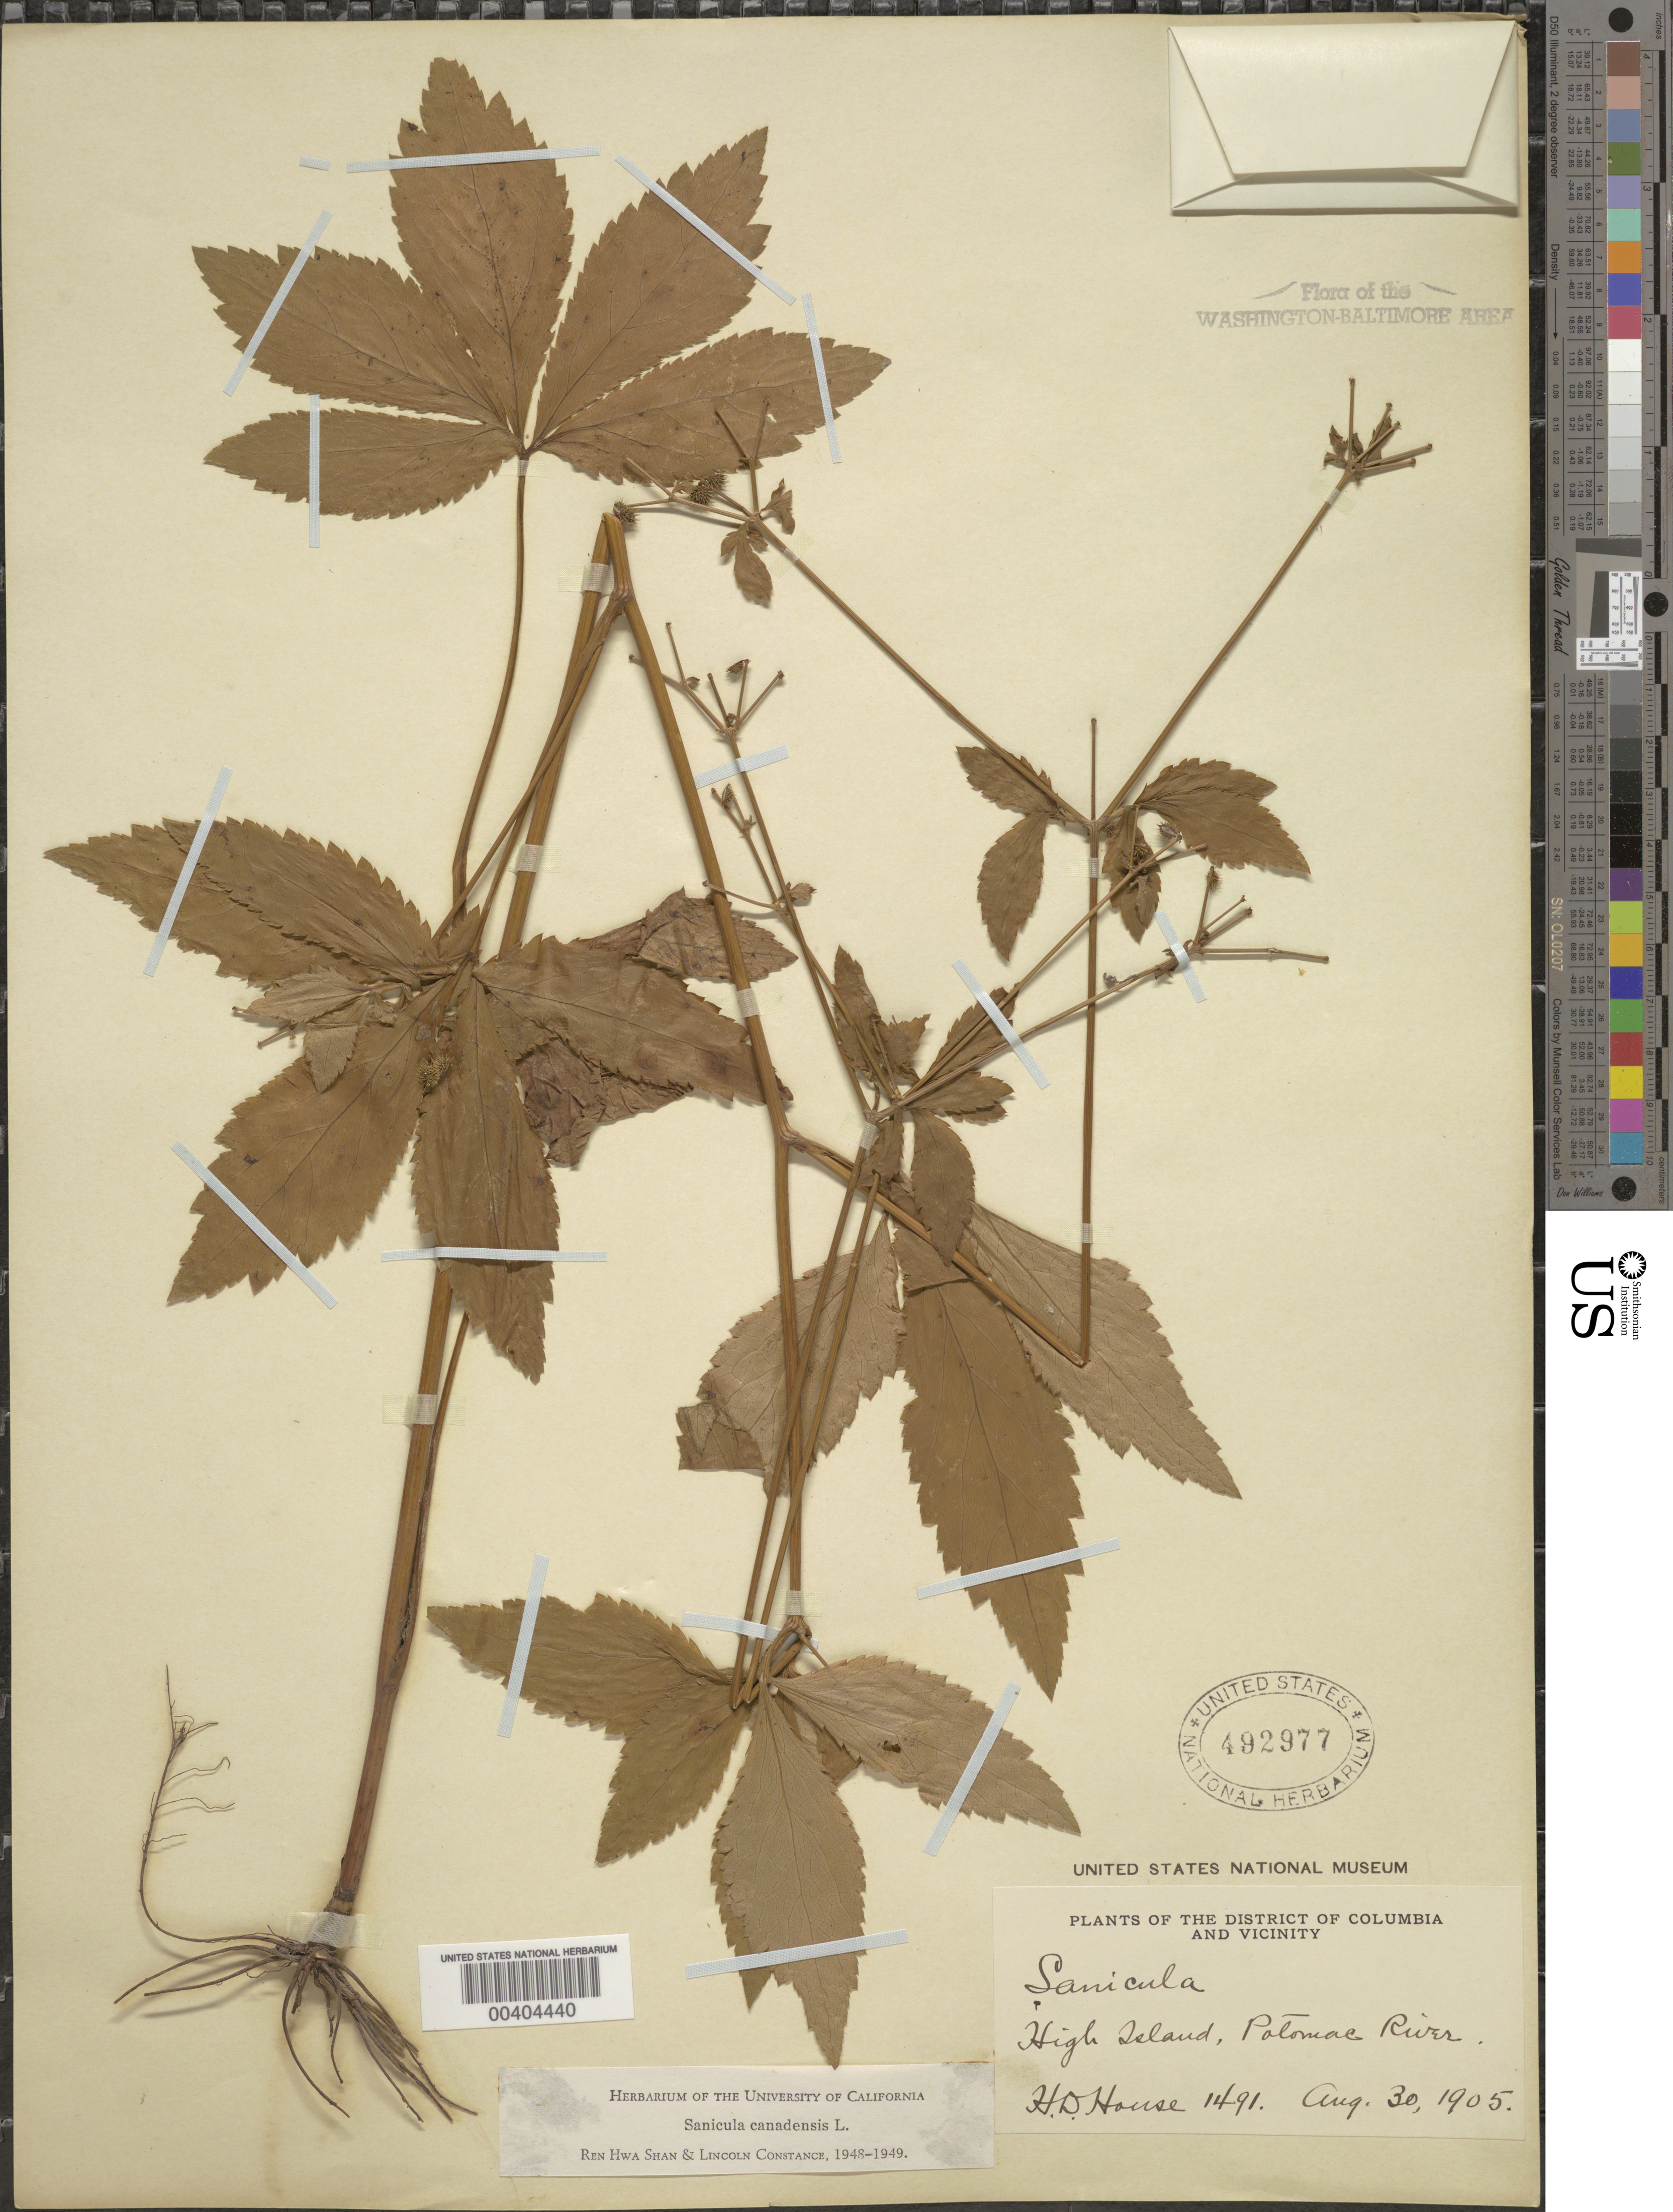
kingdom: Plantae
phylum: Tracheophyta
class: Magnoliopsida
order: Apiales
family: Apiaceae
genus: Sanicula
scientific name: Sanicula canadensis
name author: L.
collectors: H. D. House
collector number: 1491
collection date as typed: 30 Aug 1905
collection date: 1905-08-30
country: United States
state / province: Maryland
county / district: Montgomery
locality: High Island C. & O. Canal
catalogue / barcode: US 492977